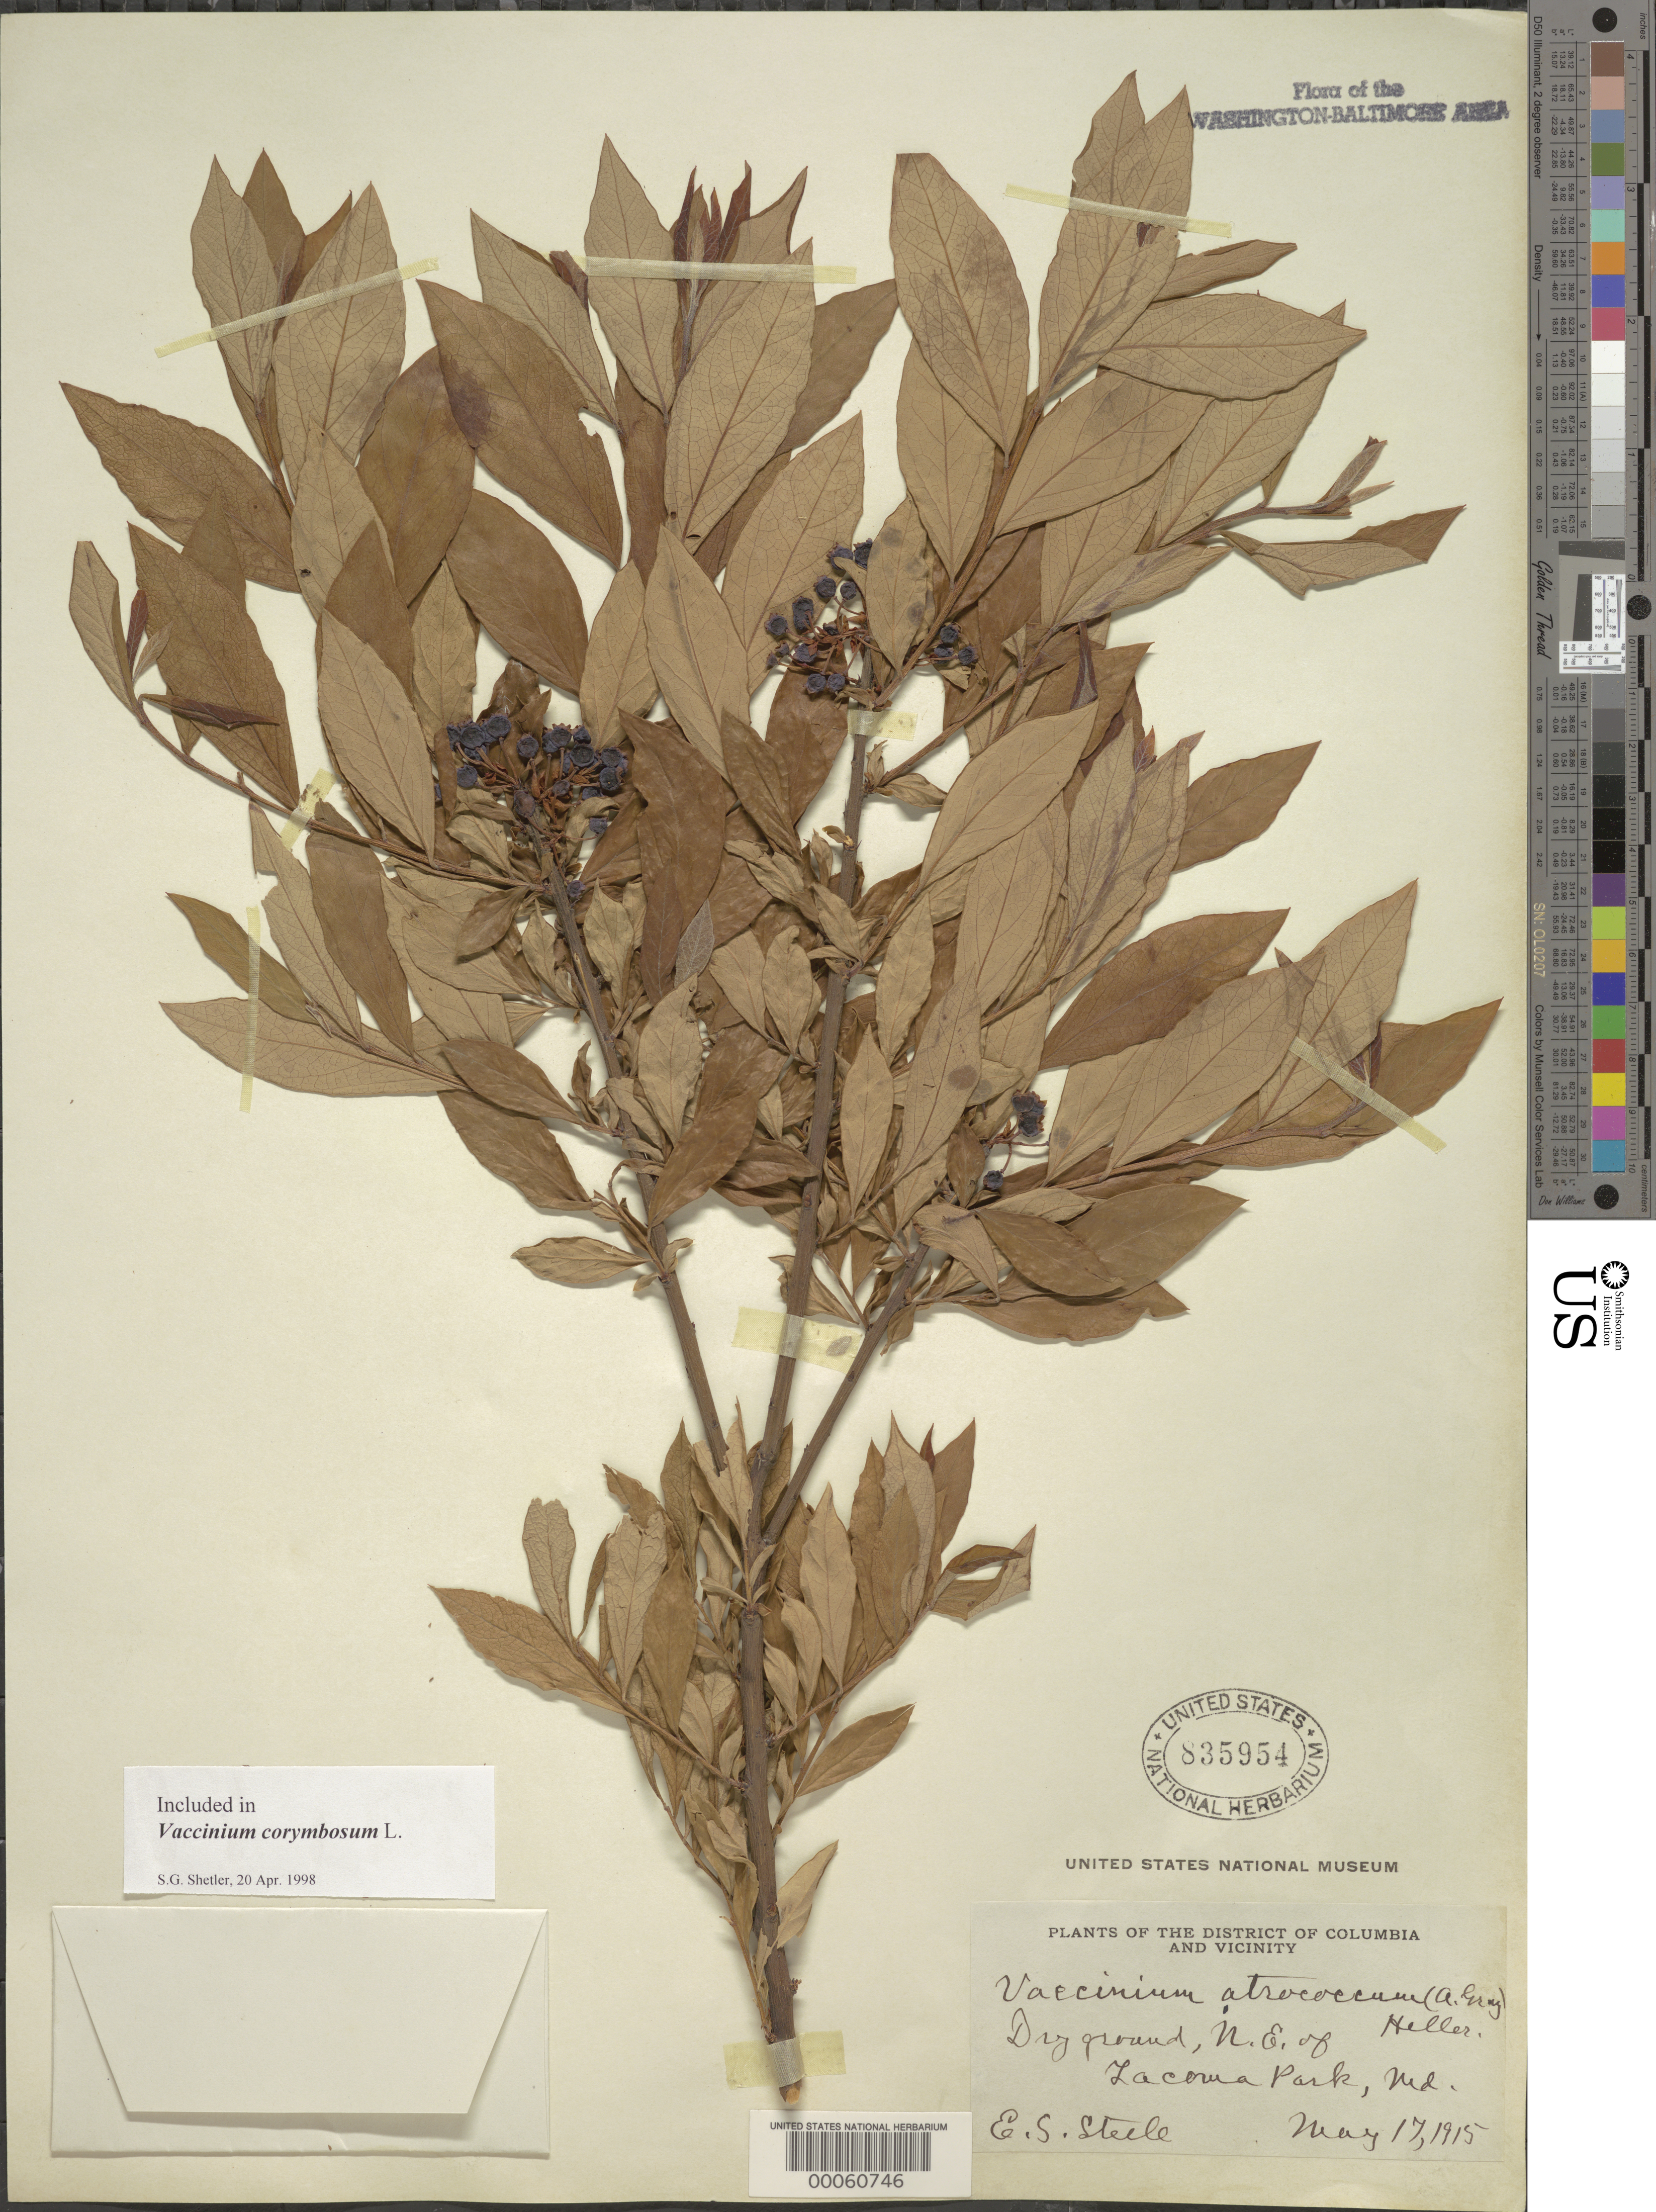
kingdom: Plantae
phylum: Tracheophyta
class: Magnoliopsida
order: Ericales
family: Ericaceae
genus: Vaccinium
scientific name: Vaccinium corymbosum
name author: L.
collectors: E. Steele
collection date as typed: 17 May 1915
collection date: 1915-05-17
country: United States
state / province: Maryland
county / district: Montgomery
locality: Takoma Park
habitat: Dry ground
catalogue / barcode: US 835954